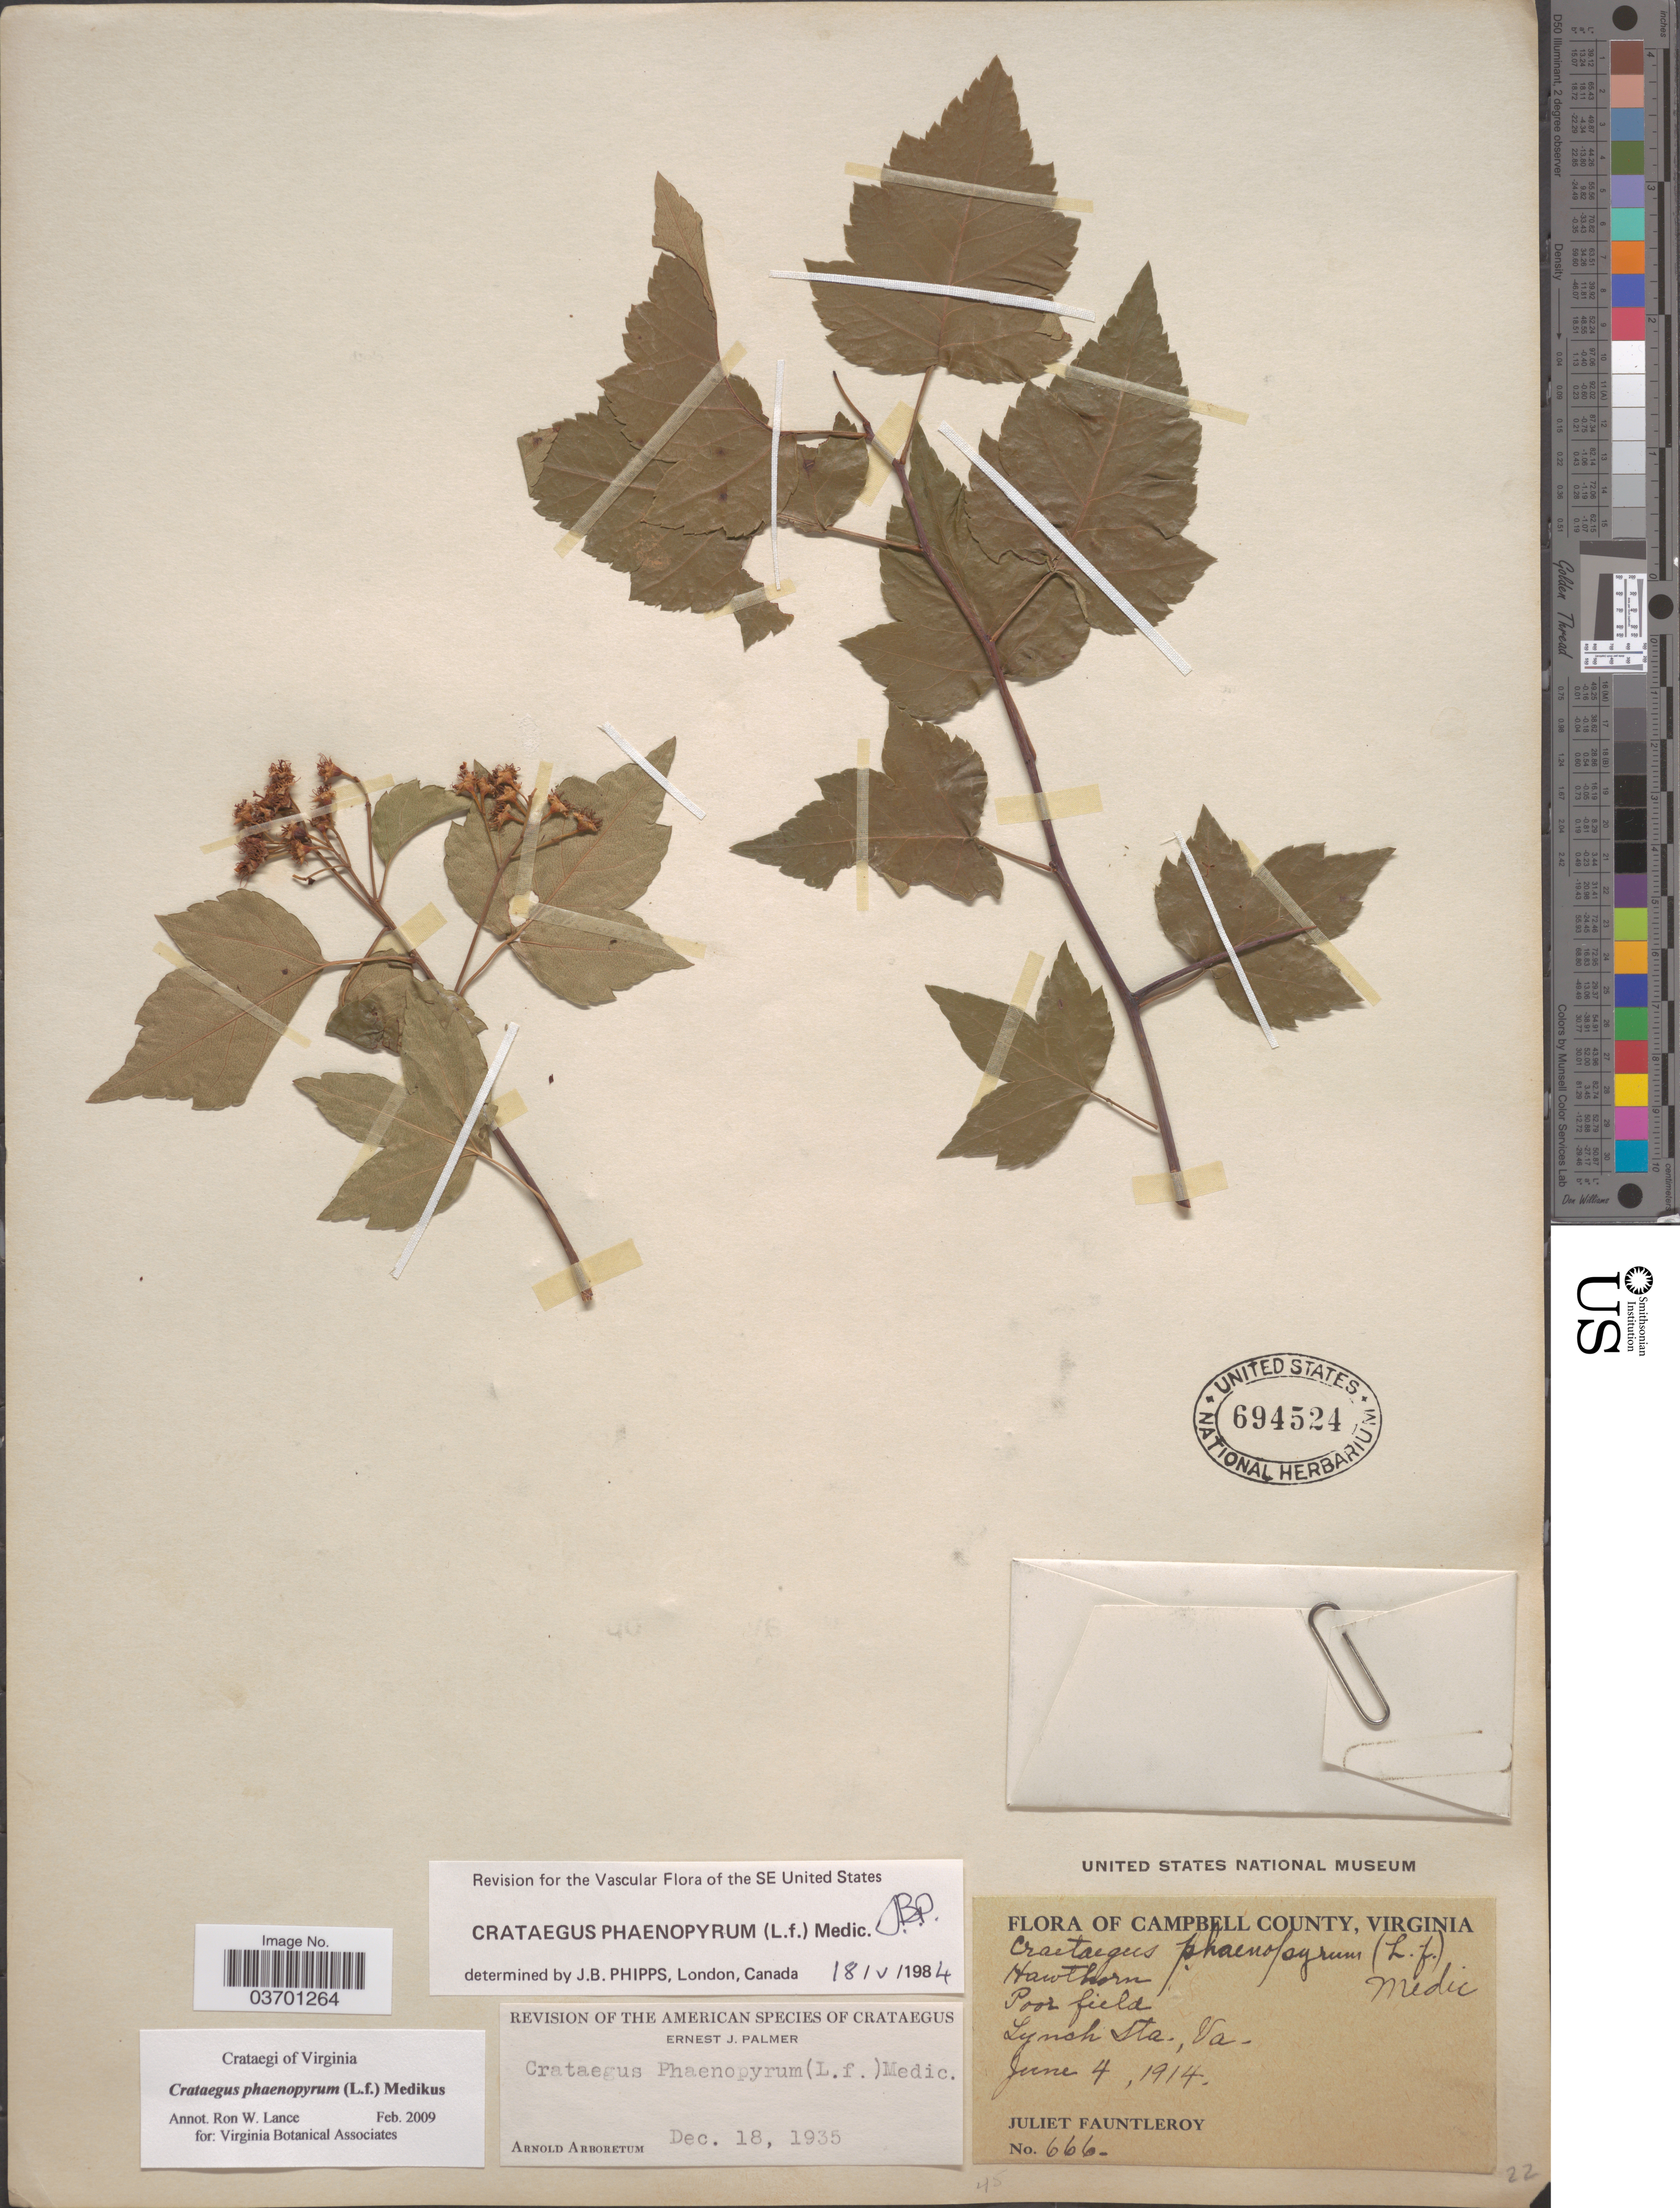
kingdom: Plantae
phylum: Tracheophyta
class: Magnoliopsida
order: Rosales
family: Rosaceae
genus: Crataegus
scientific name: Crataegus phaenopyrum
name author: (L. f.) Medik.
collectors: J. Fauntleroy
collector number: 666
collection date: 1914-06-04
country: United States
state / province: Virginia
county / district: Campbell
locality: Campbell County. Hawthorn. Lynsh Sta.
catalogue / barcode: US 694524